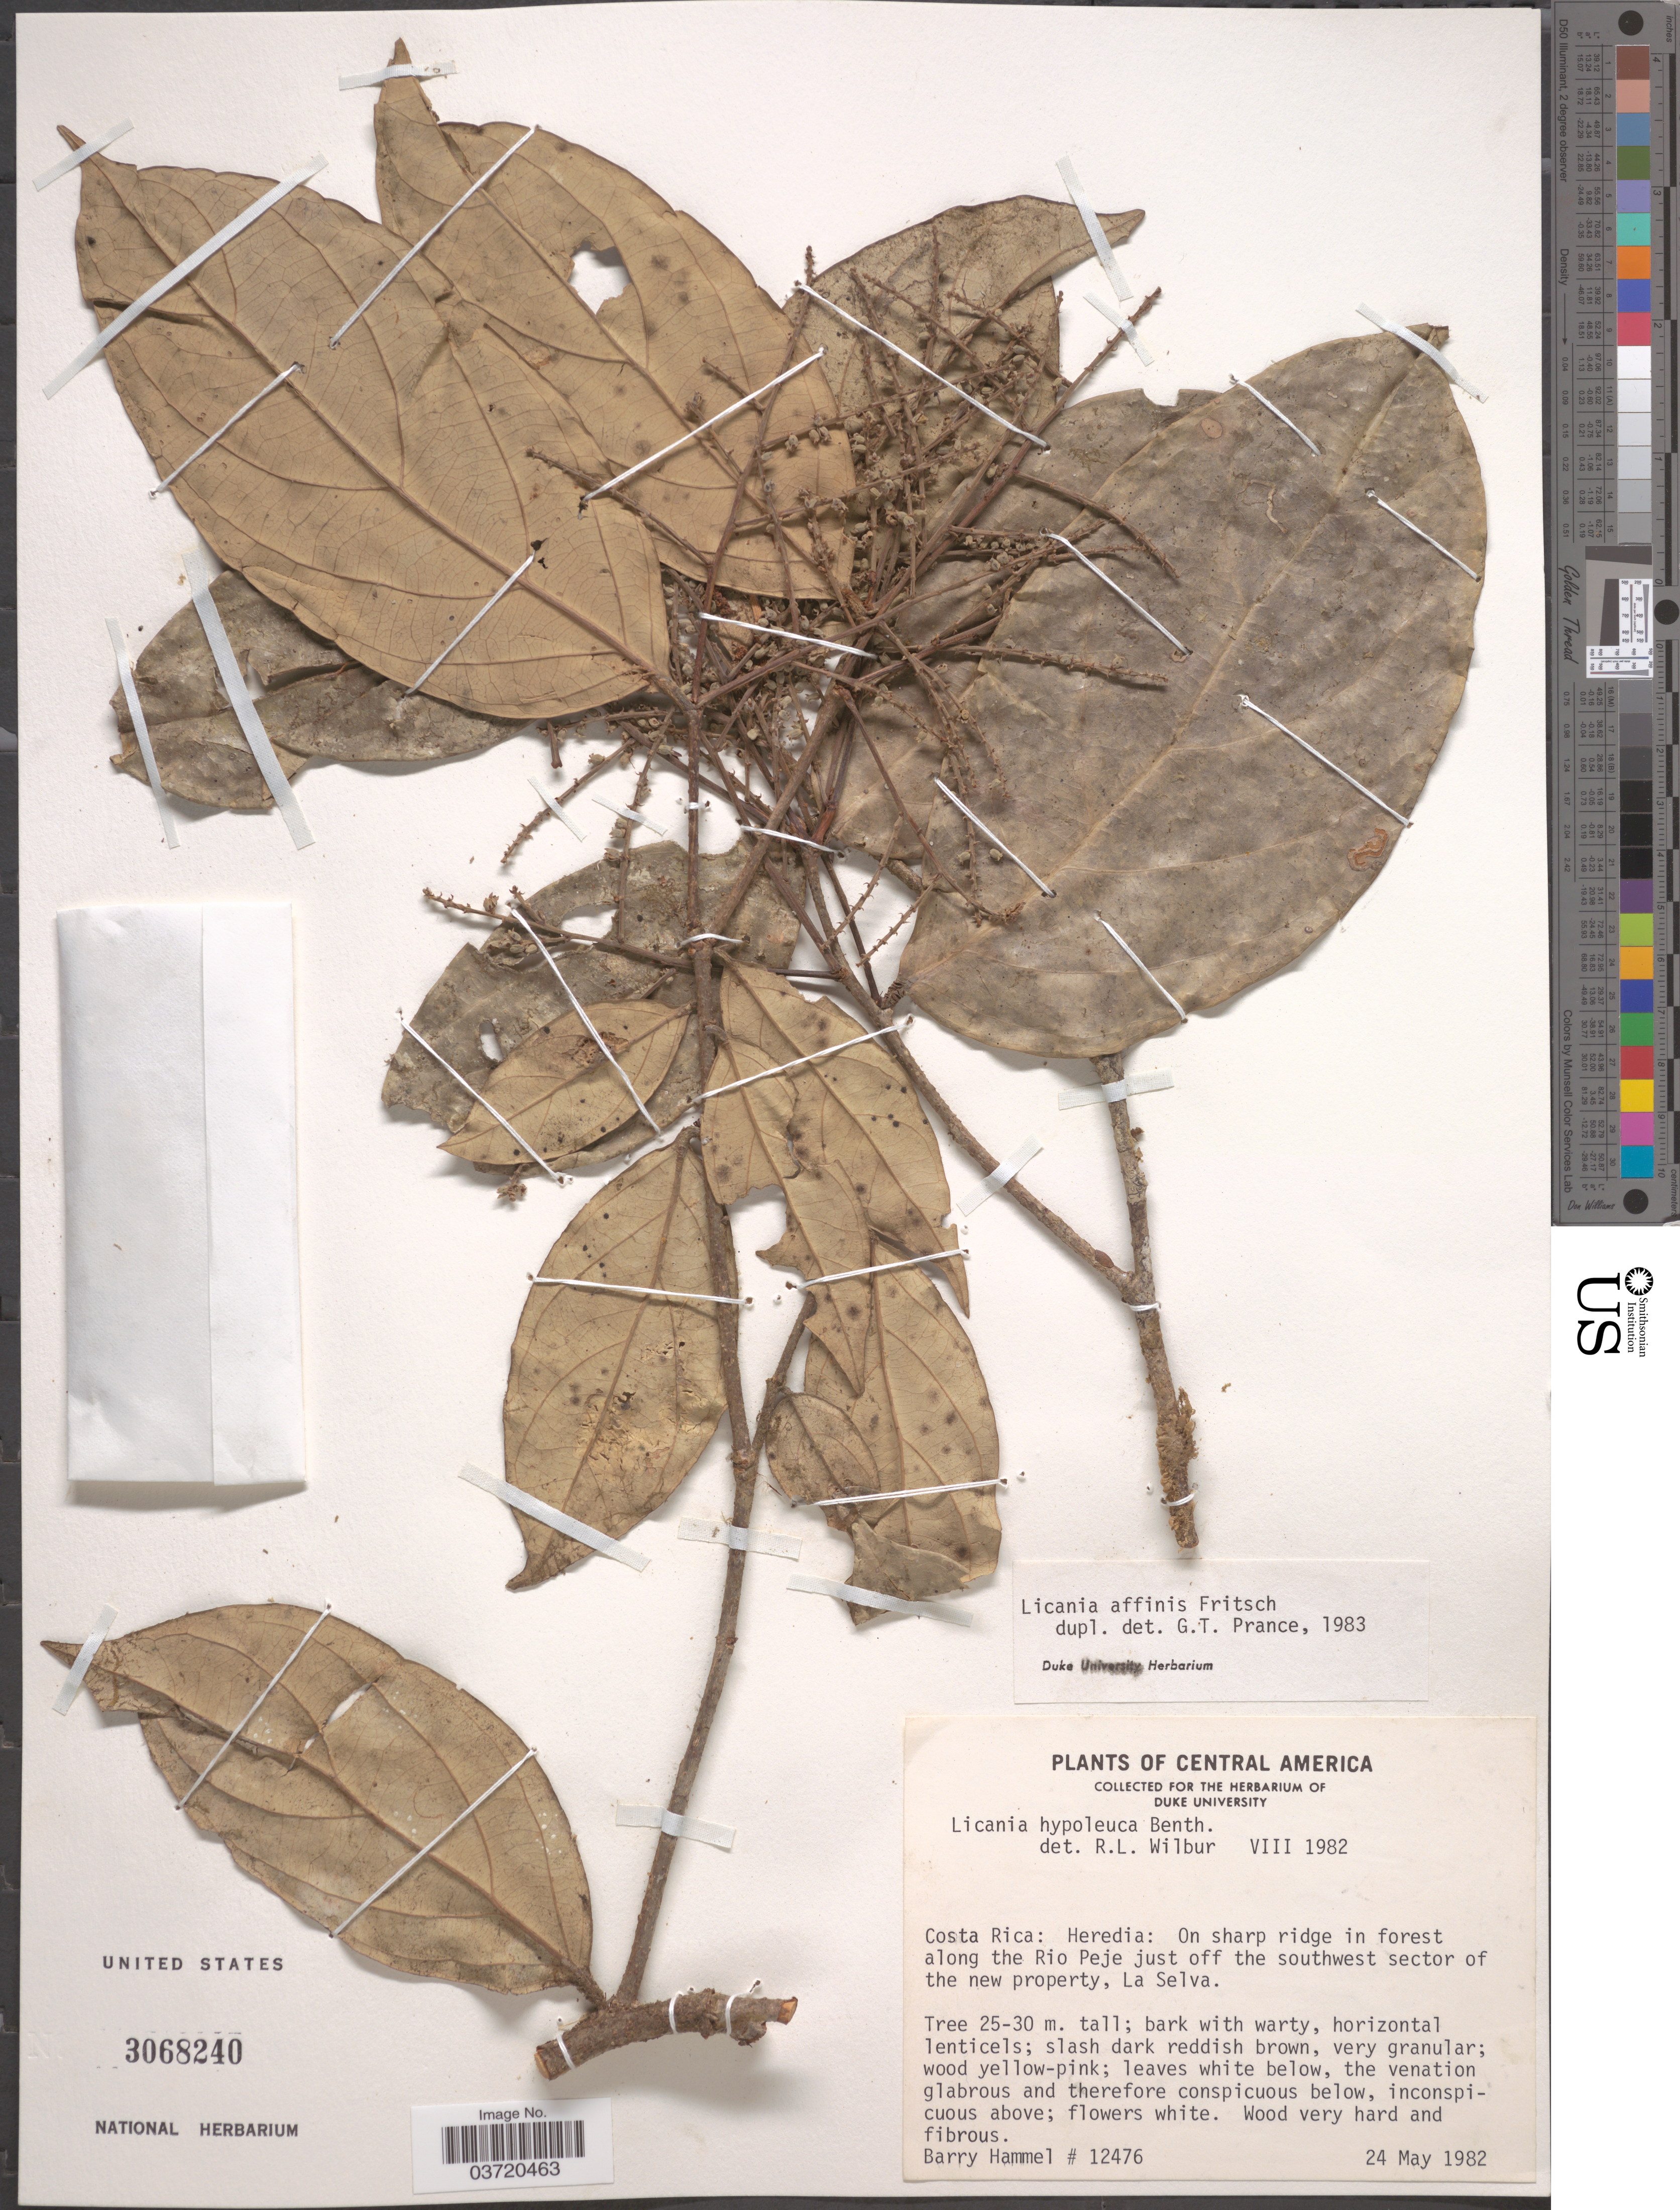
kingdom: Plantae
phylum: Tracheophyta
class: Magnoliopsida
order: Malpighiales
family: Chrysobalanaceae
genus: Licania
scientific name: Licania affinis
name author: Kuntze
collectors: B. Hammel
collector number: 12476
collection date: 1982-05-24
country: Costa Rica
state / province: Heredia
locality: On sharp ridge in forest along the Rio Peje just off the southwest sector of the new property, La Selva.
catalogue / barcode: US 3068240